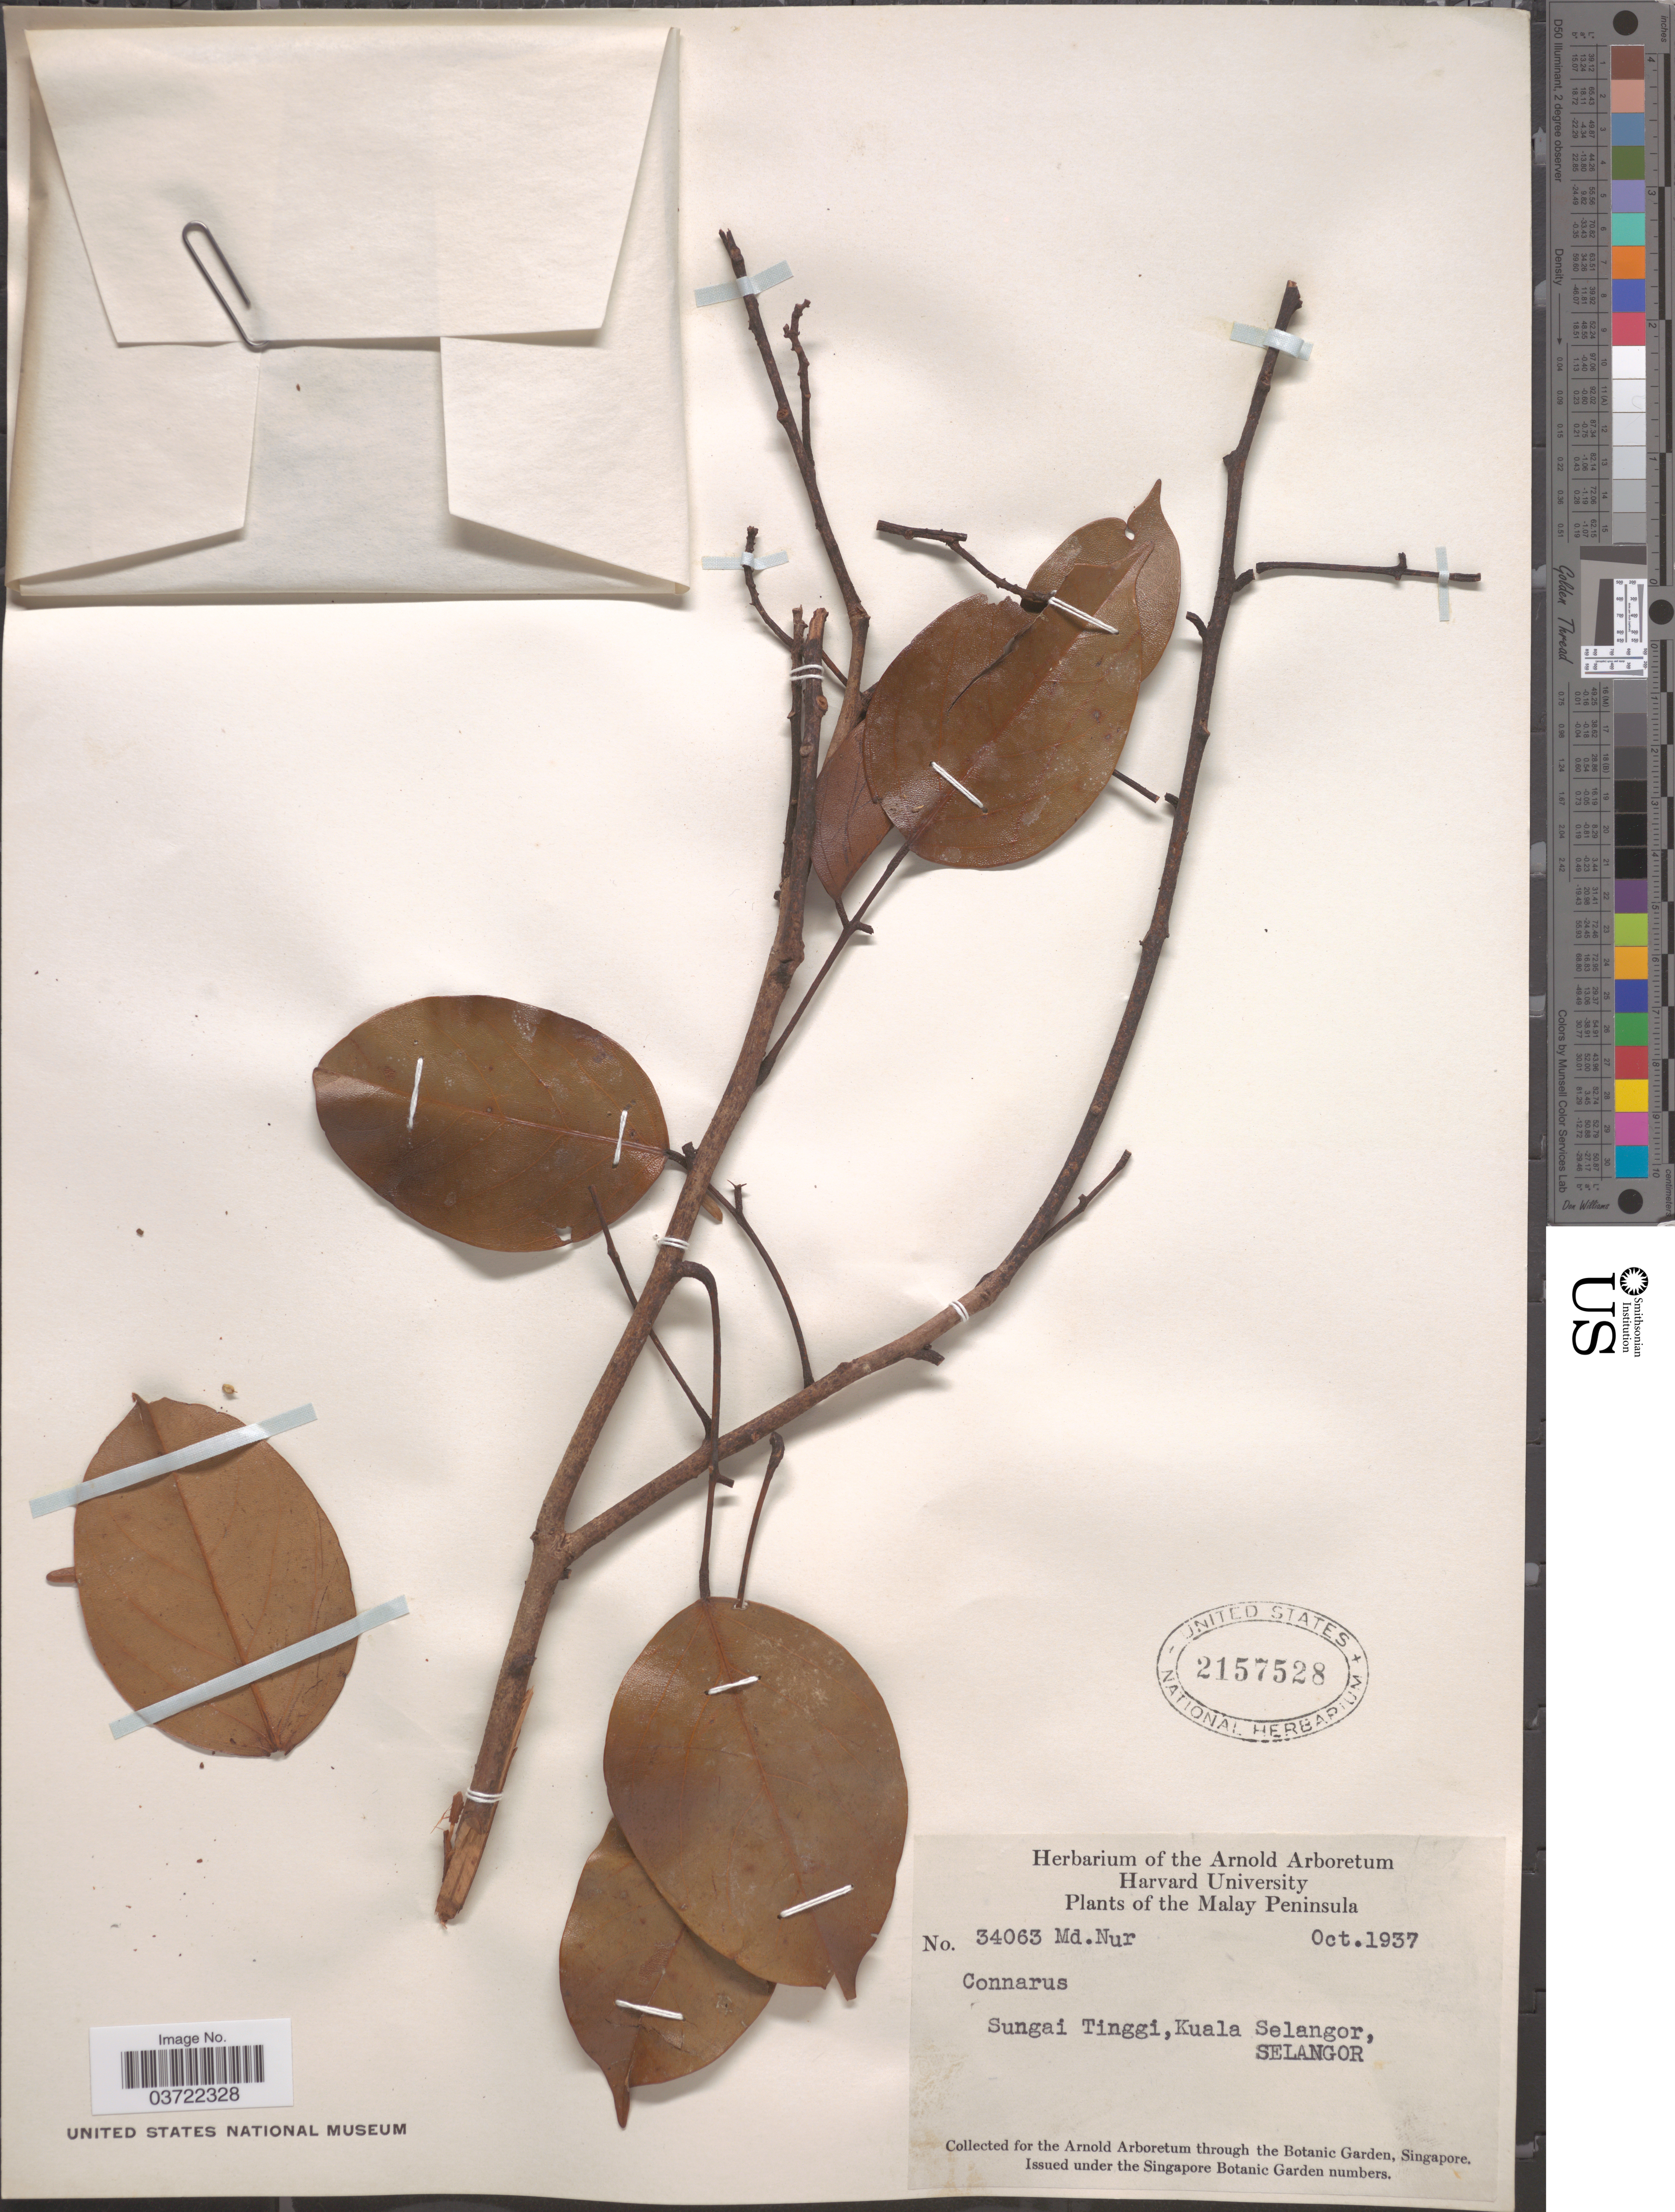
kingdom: Plantae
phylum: Tracheophyta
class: Magnoliopsida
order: Oxalidales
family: Connaraceae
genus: Connarus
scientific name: Connarus sp.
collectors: M. Nur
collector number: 34063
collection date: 1937-10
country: Malaysia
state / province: Selangor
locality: The Malay Peninsula. Sungai Tinggi, Kuala Selangor.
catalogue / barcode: US 2157528